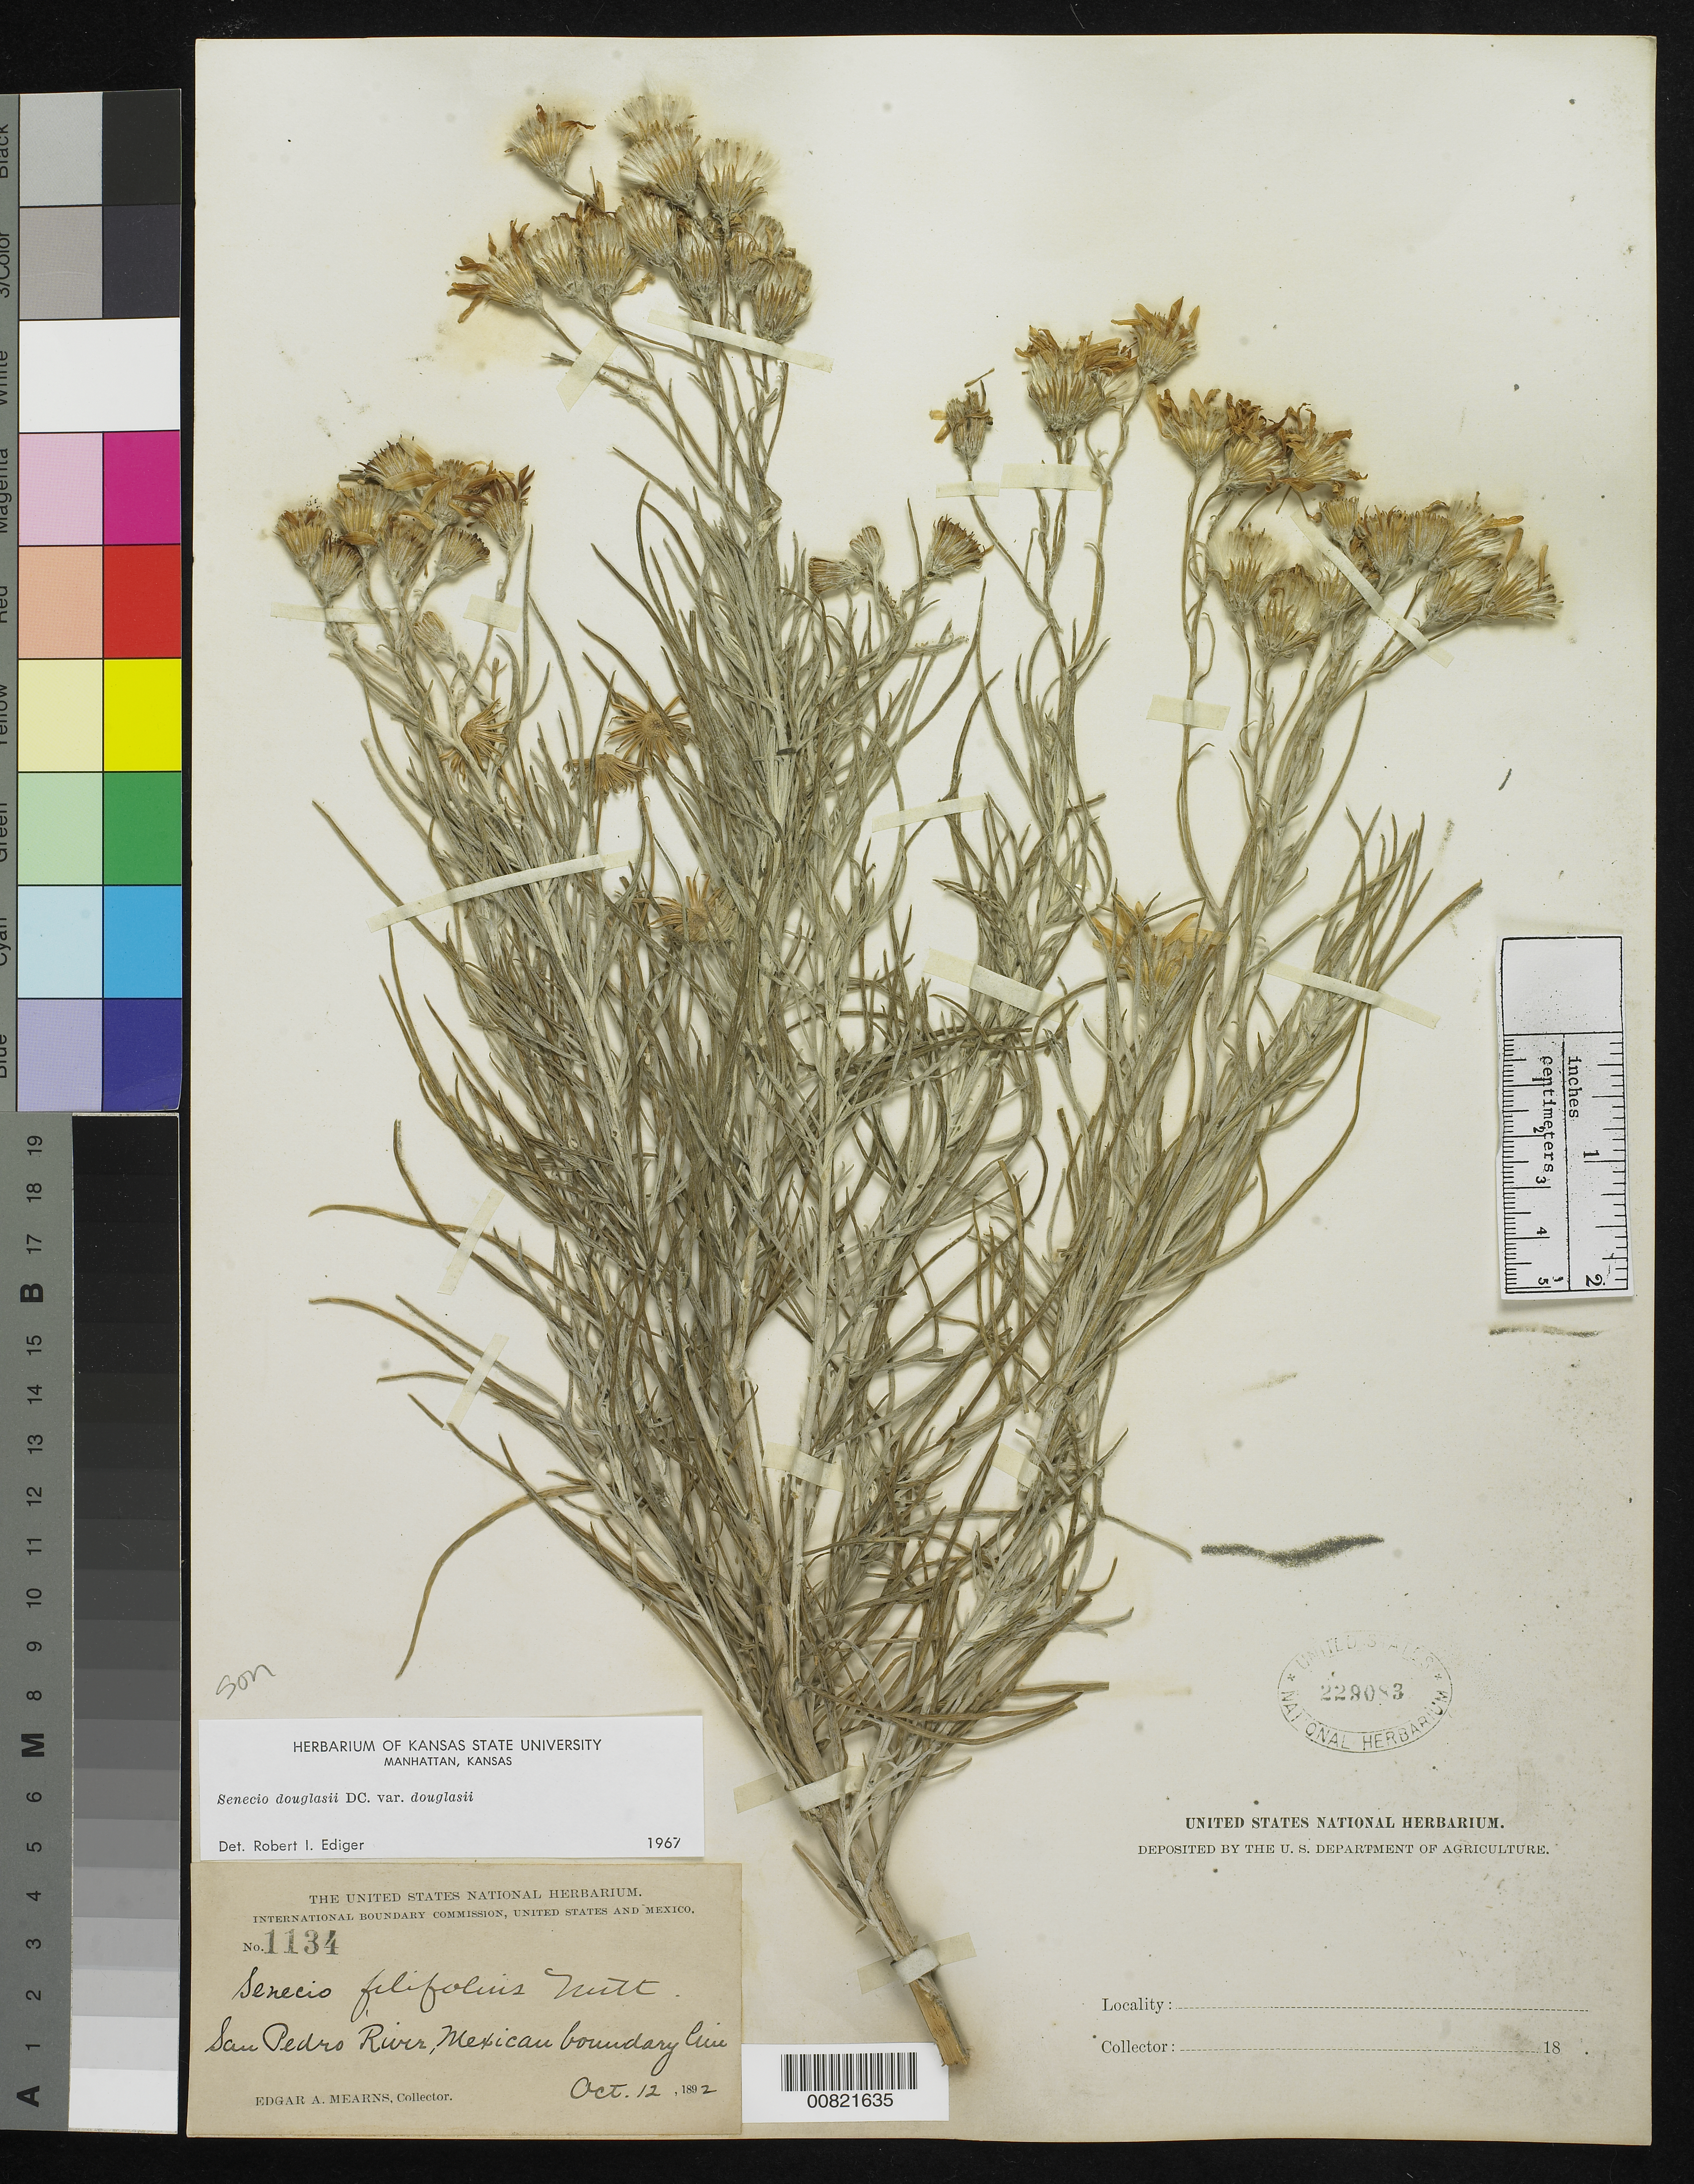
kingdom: Plantae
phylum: Tracheophyta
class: Magnoliopsida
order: Asterales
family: Asteraceae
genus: Senecio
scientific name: Senecio flaccidus var. douglasii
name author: (DC.) B.L. Turner & T.M. Barkley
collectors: E. A. Mearns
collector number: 1134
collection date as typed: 12 Oct 1892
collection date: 1892-10-12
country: Mexico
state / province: Sonora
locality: San Pedro River, Mexican Boundary Line.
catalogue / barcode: US 229083